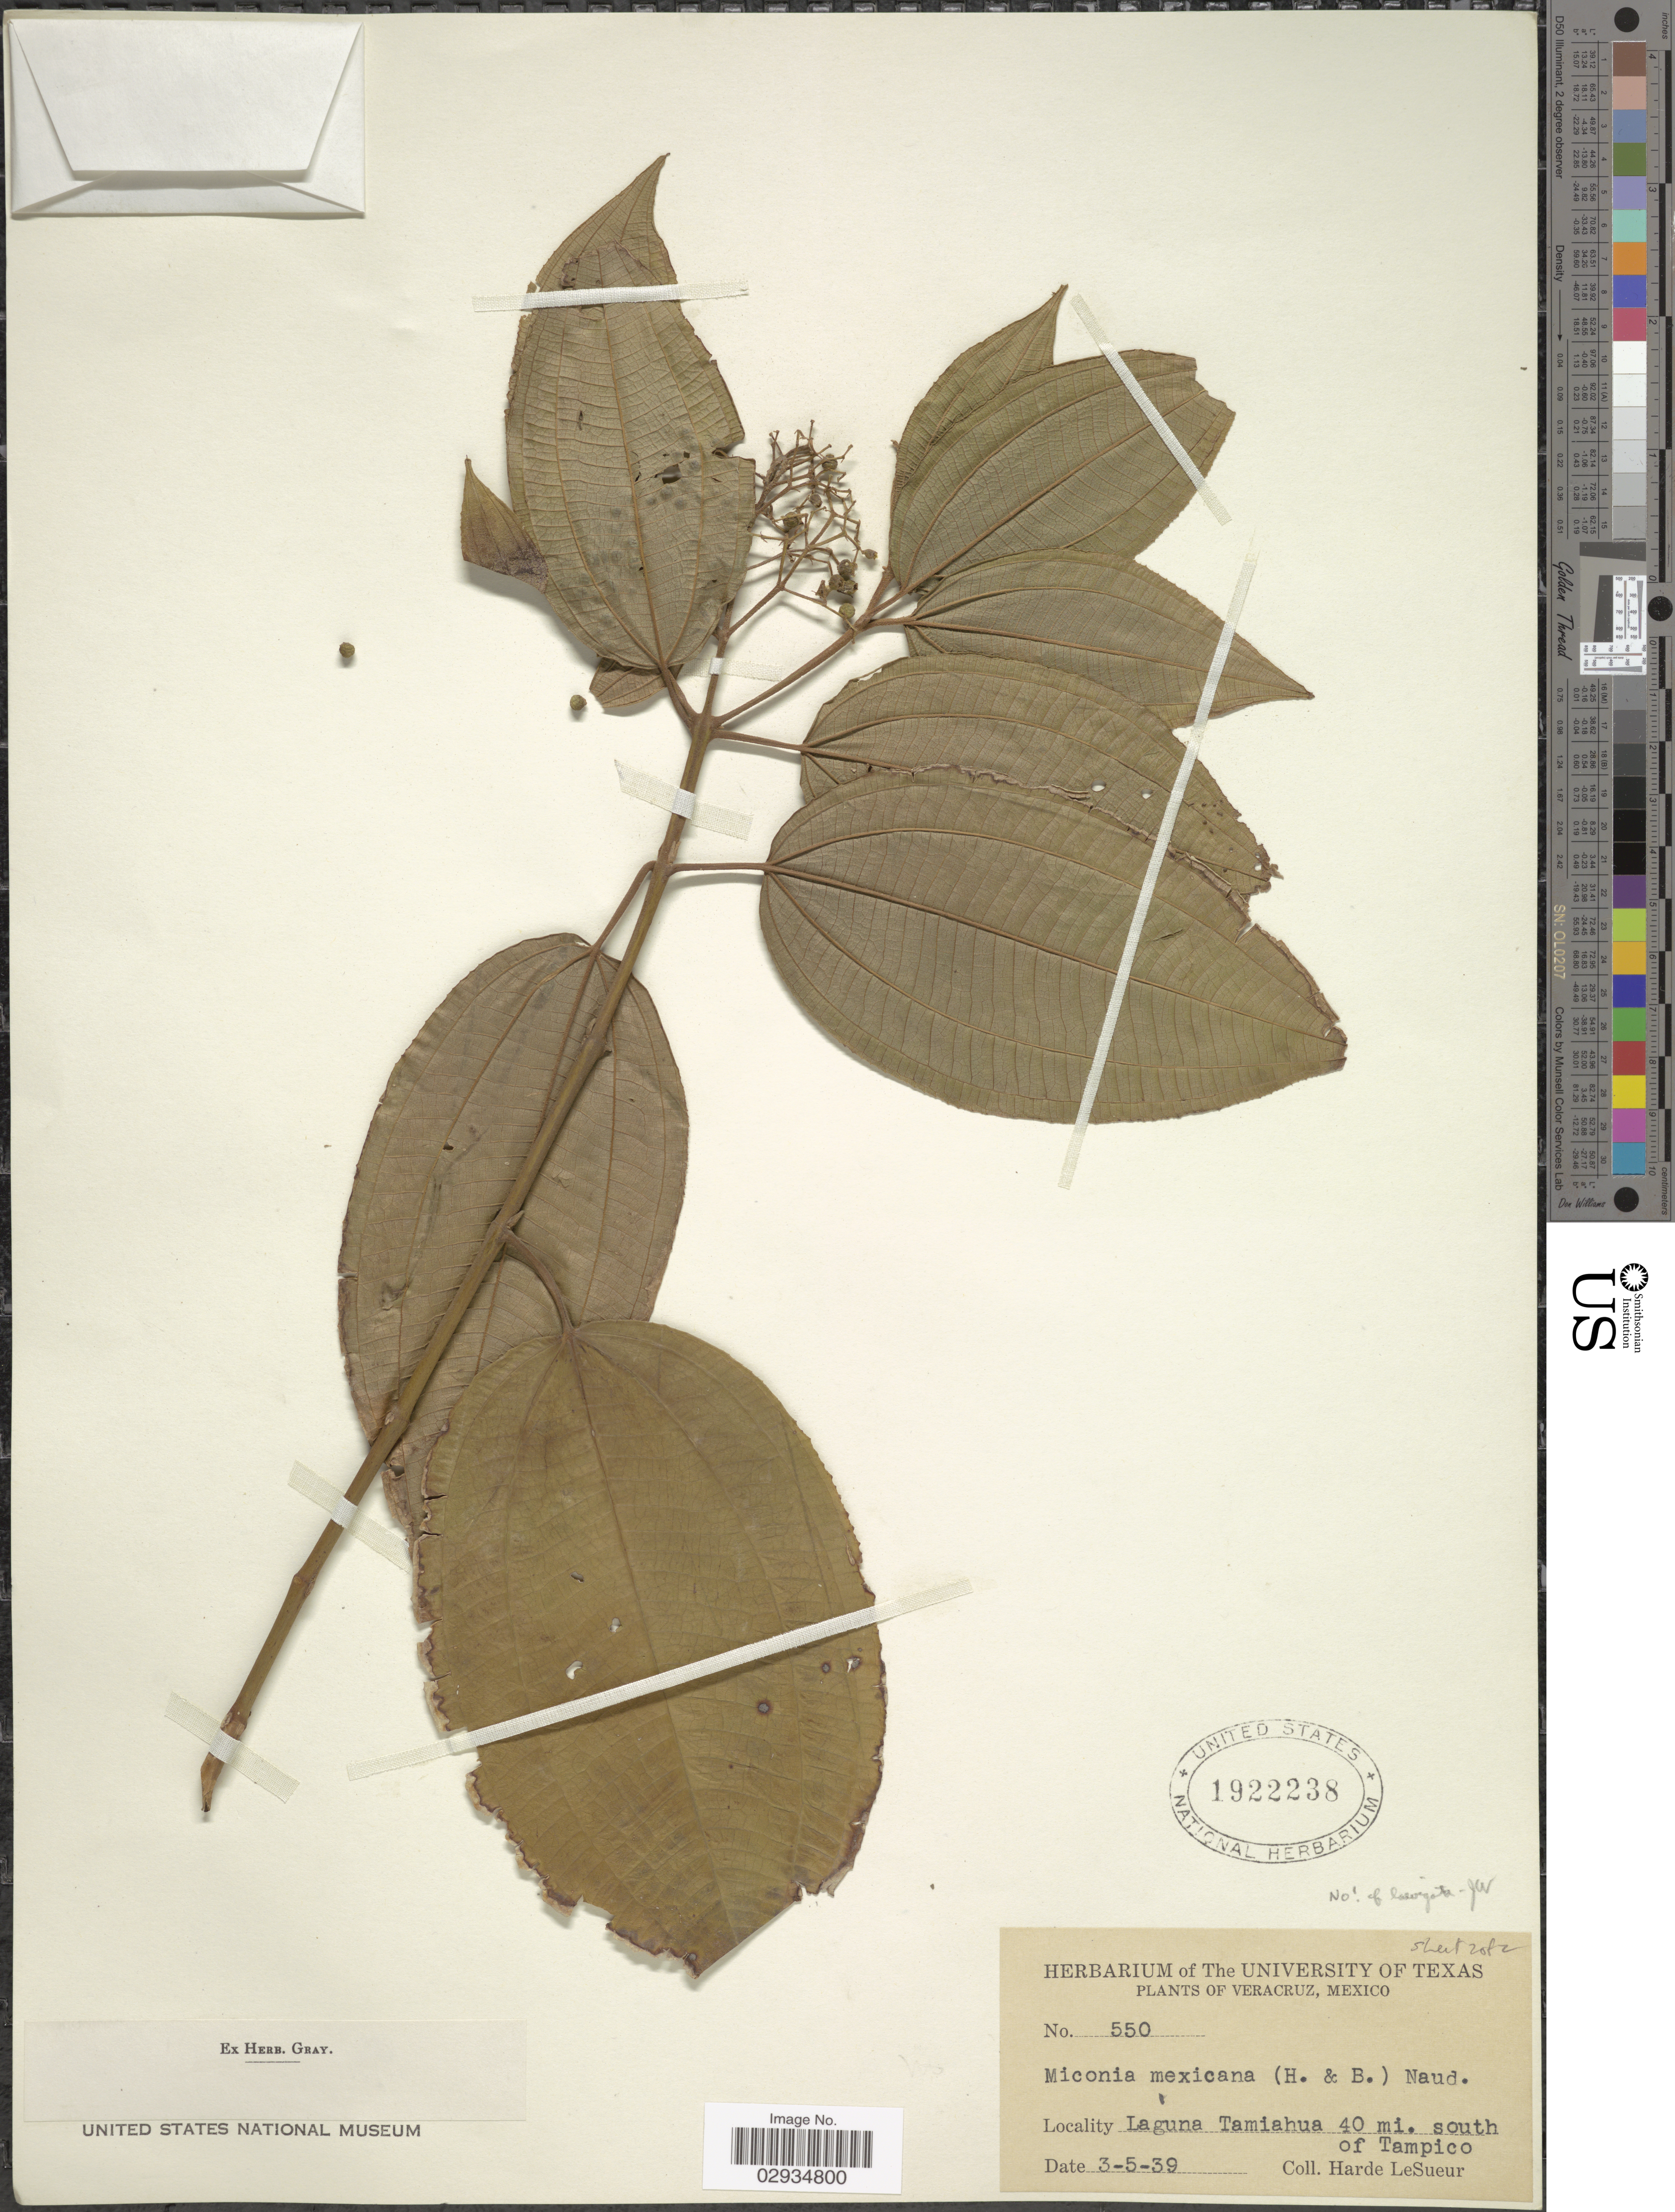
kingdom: Plantae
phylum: Tracheophyta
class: Magnoliopsida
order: Myrtales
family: Melastomataceae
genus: Miconia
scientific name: Miconia laevigata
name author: (L.) D. Don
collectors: H. LeSueur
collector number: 550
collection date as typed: Transcribed d/m/y: 3/5/39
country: Mexico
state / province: Veracruz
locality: Veracruz. Laguna Tamiahua 40 mi. south of Tampico.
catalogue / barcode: US 1922238